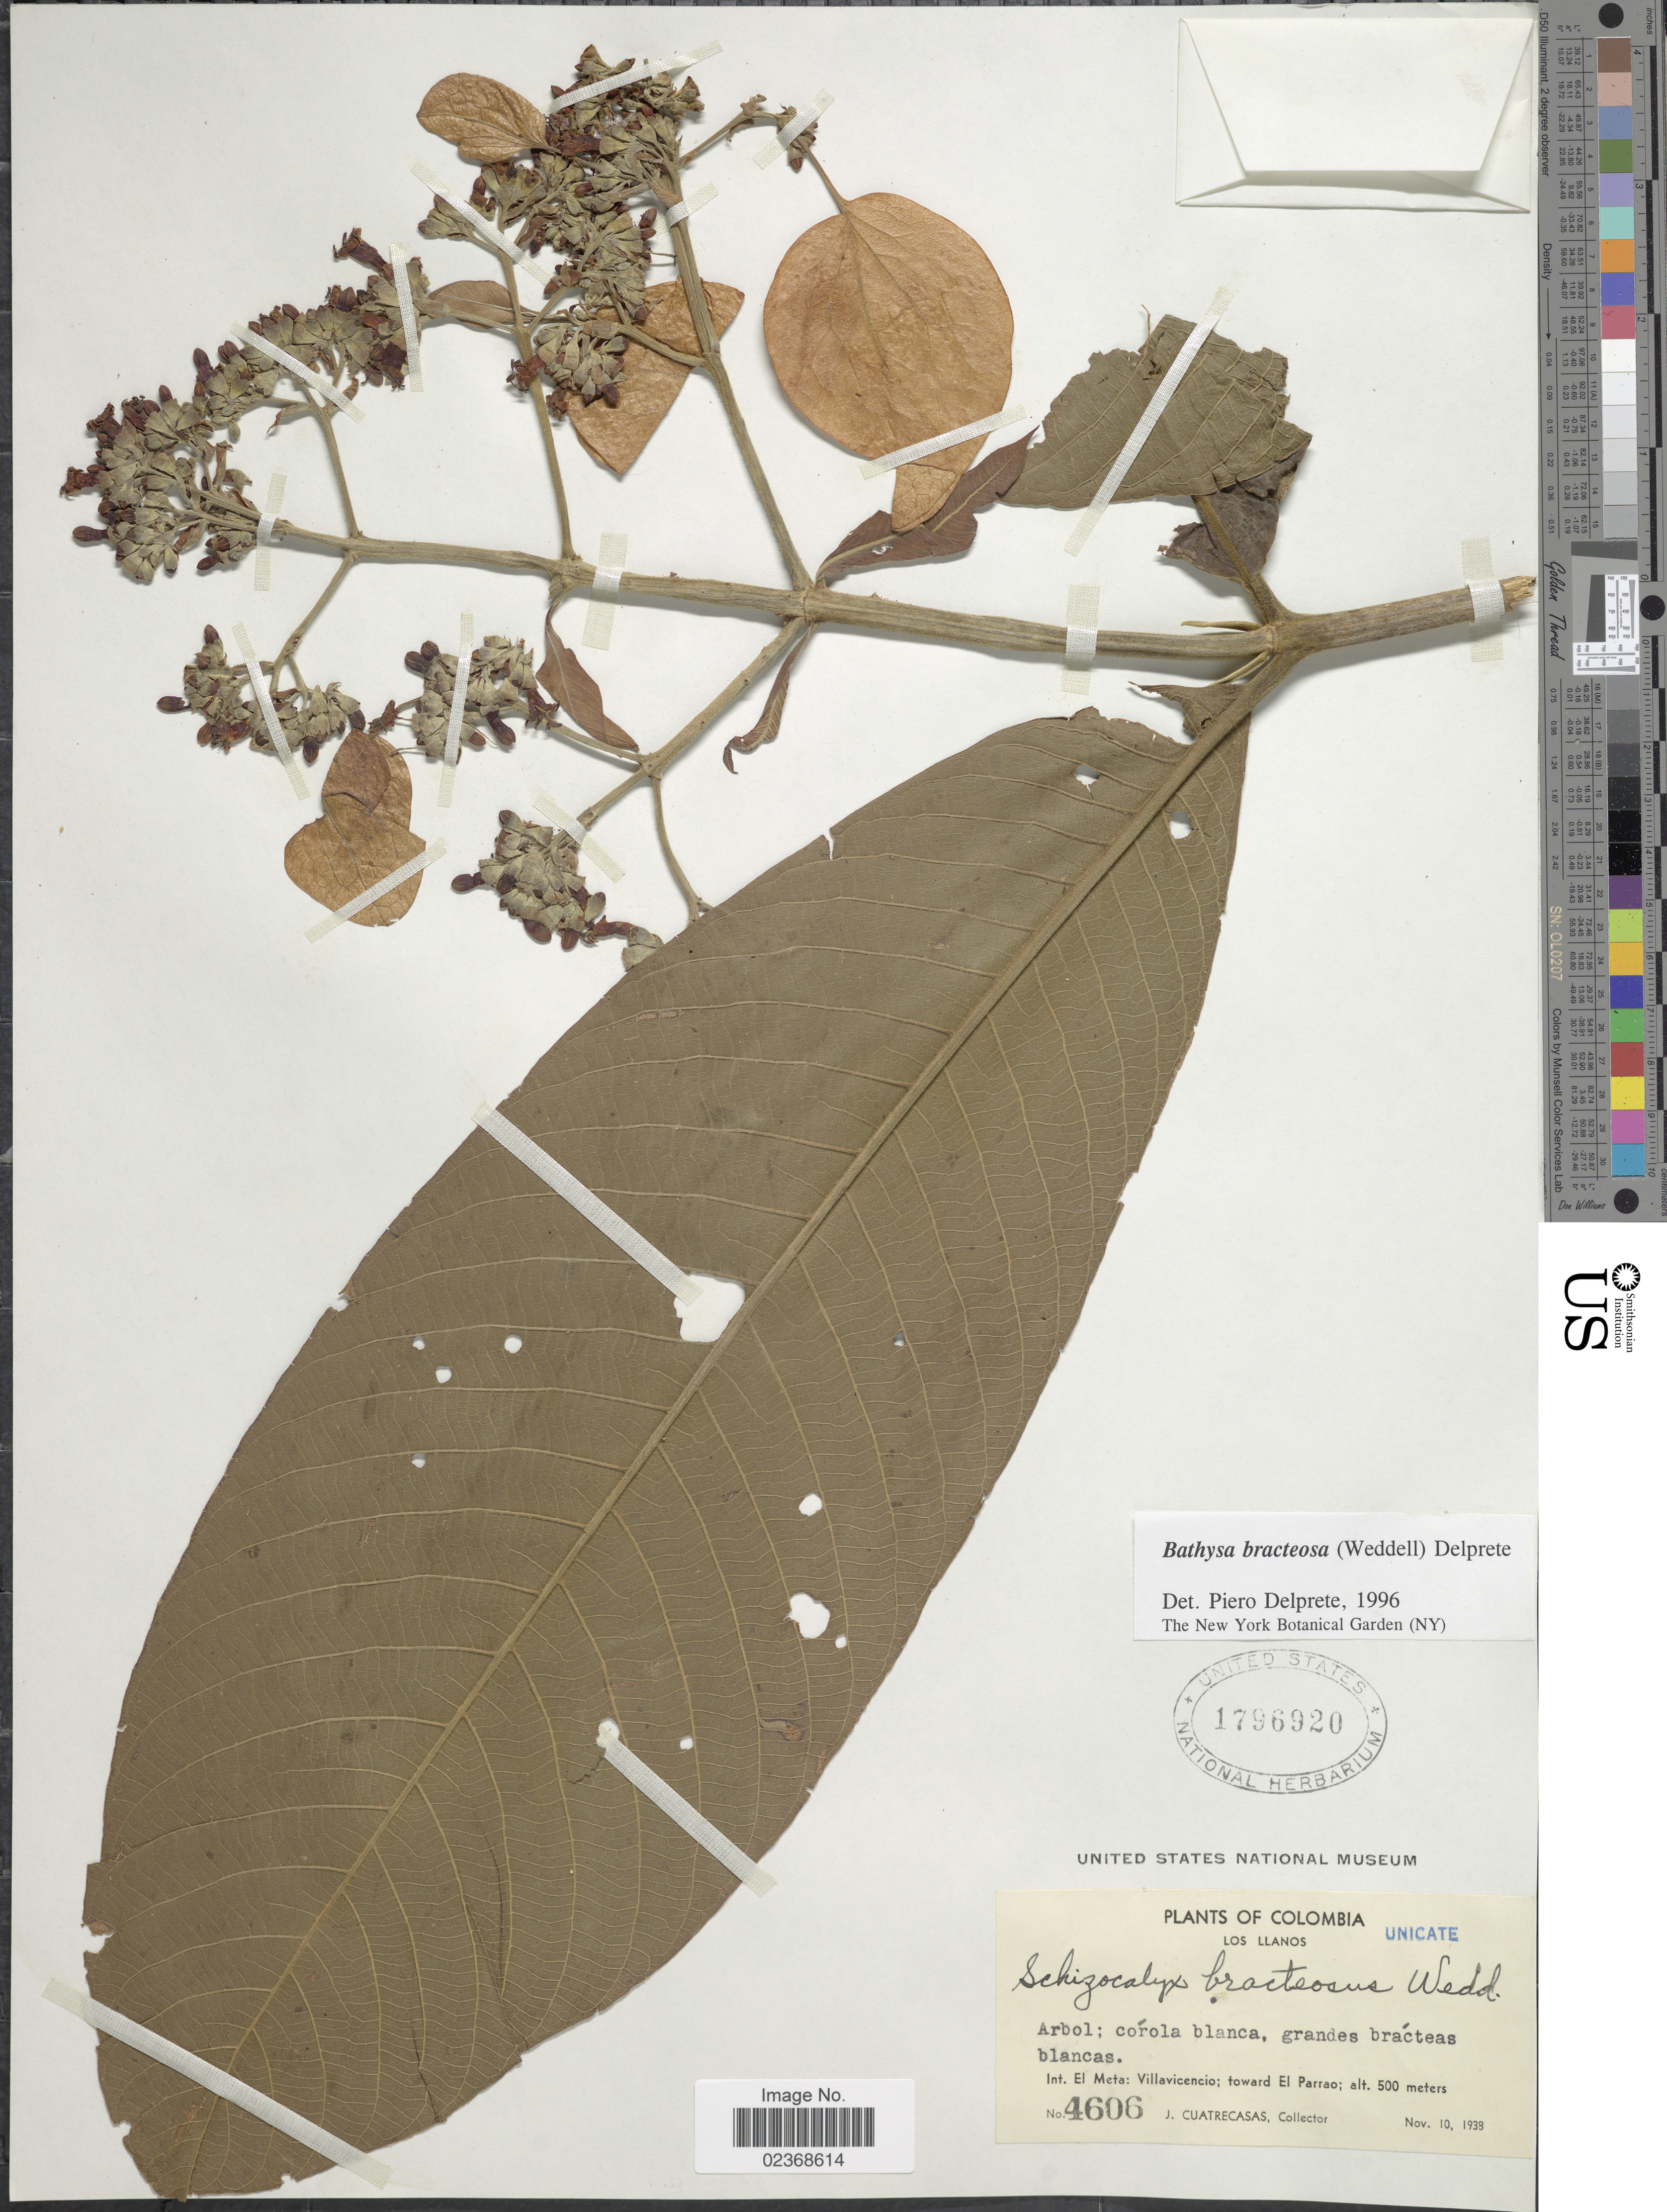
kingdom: Plantae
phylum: Tracheophyta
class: Magnoliopsida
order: Gentianales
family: Rubiaceae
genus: Schizocalyx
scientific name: Schizocalyx bracteosus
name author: Wedd.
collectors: J. Cuatrecasas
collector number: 4606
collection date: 1938-11-10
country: Colombia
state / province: Meta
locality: Los Llanos, Villavicencio; toward El Parrao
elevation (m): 500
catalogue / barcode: US 1796920